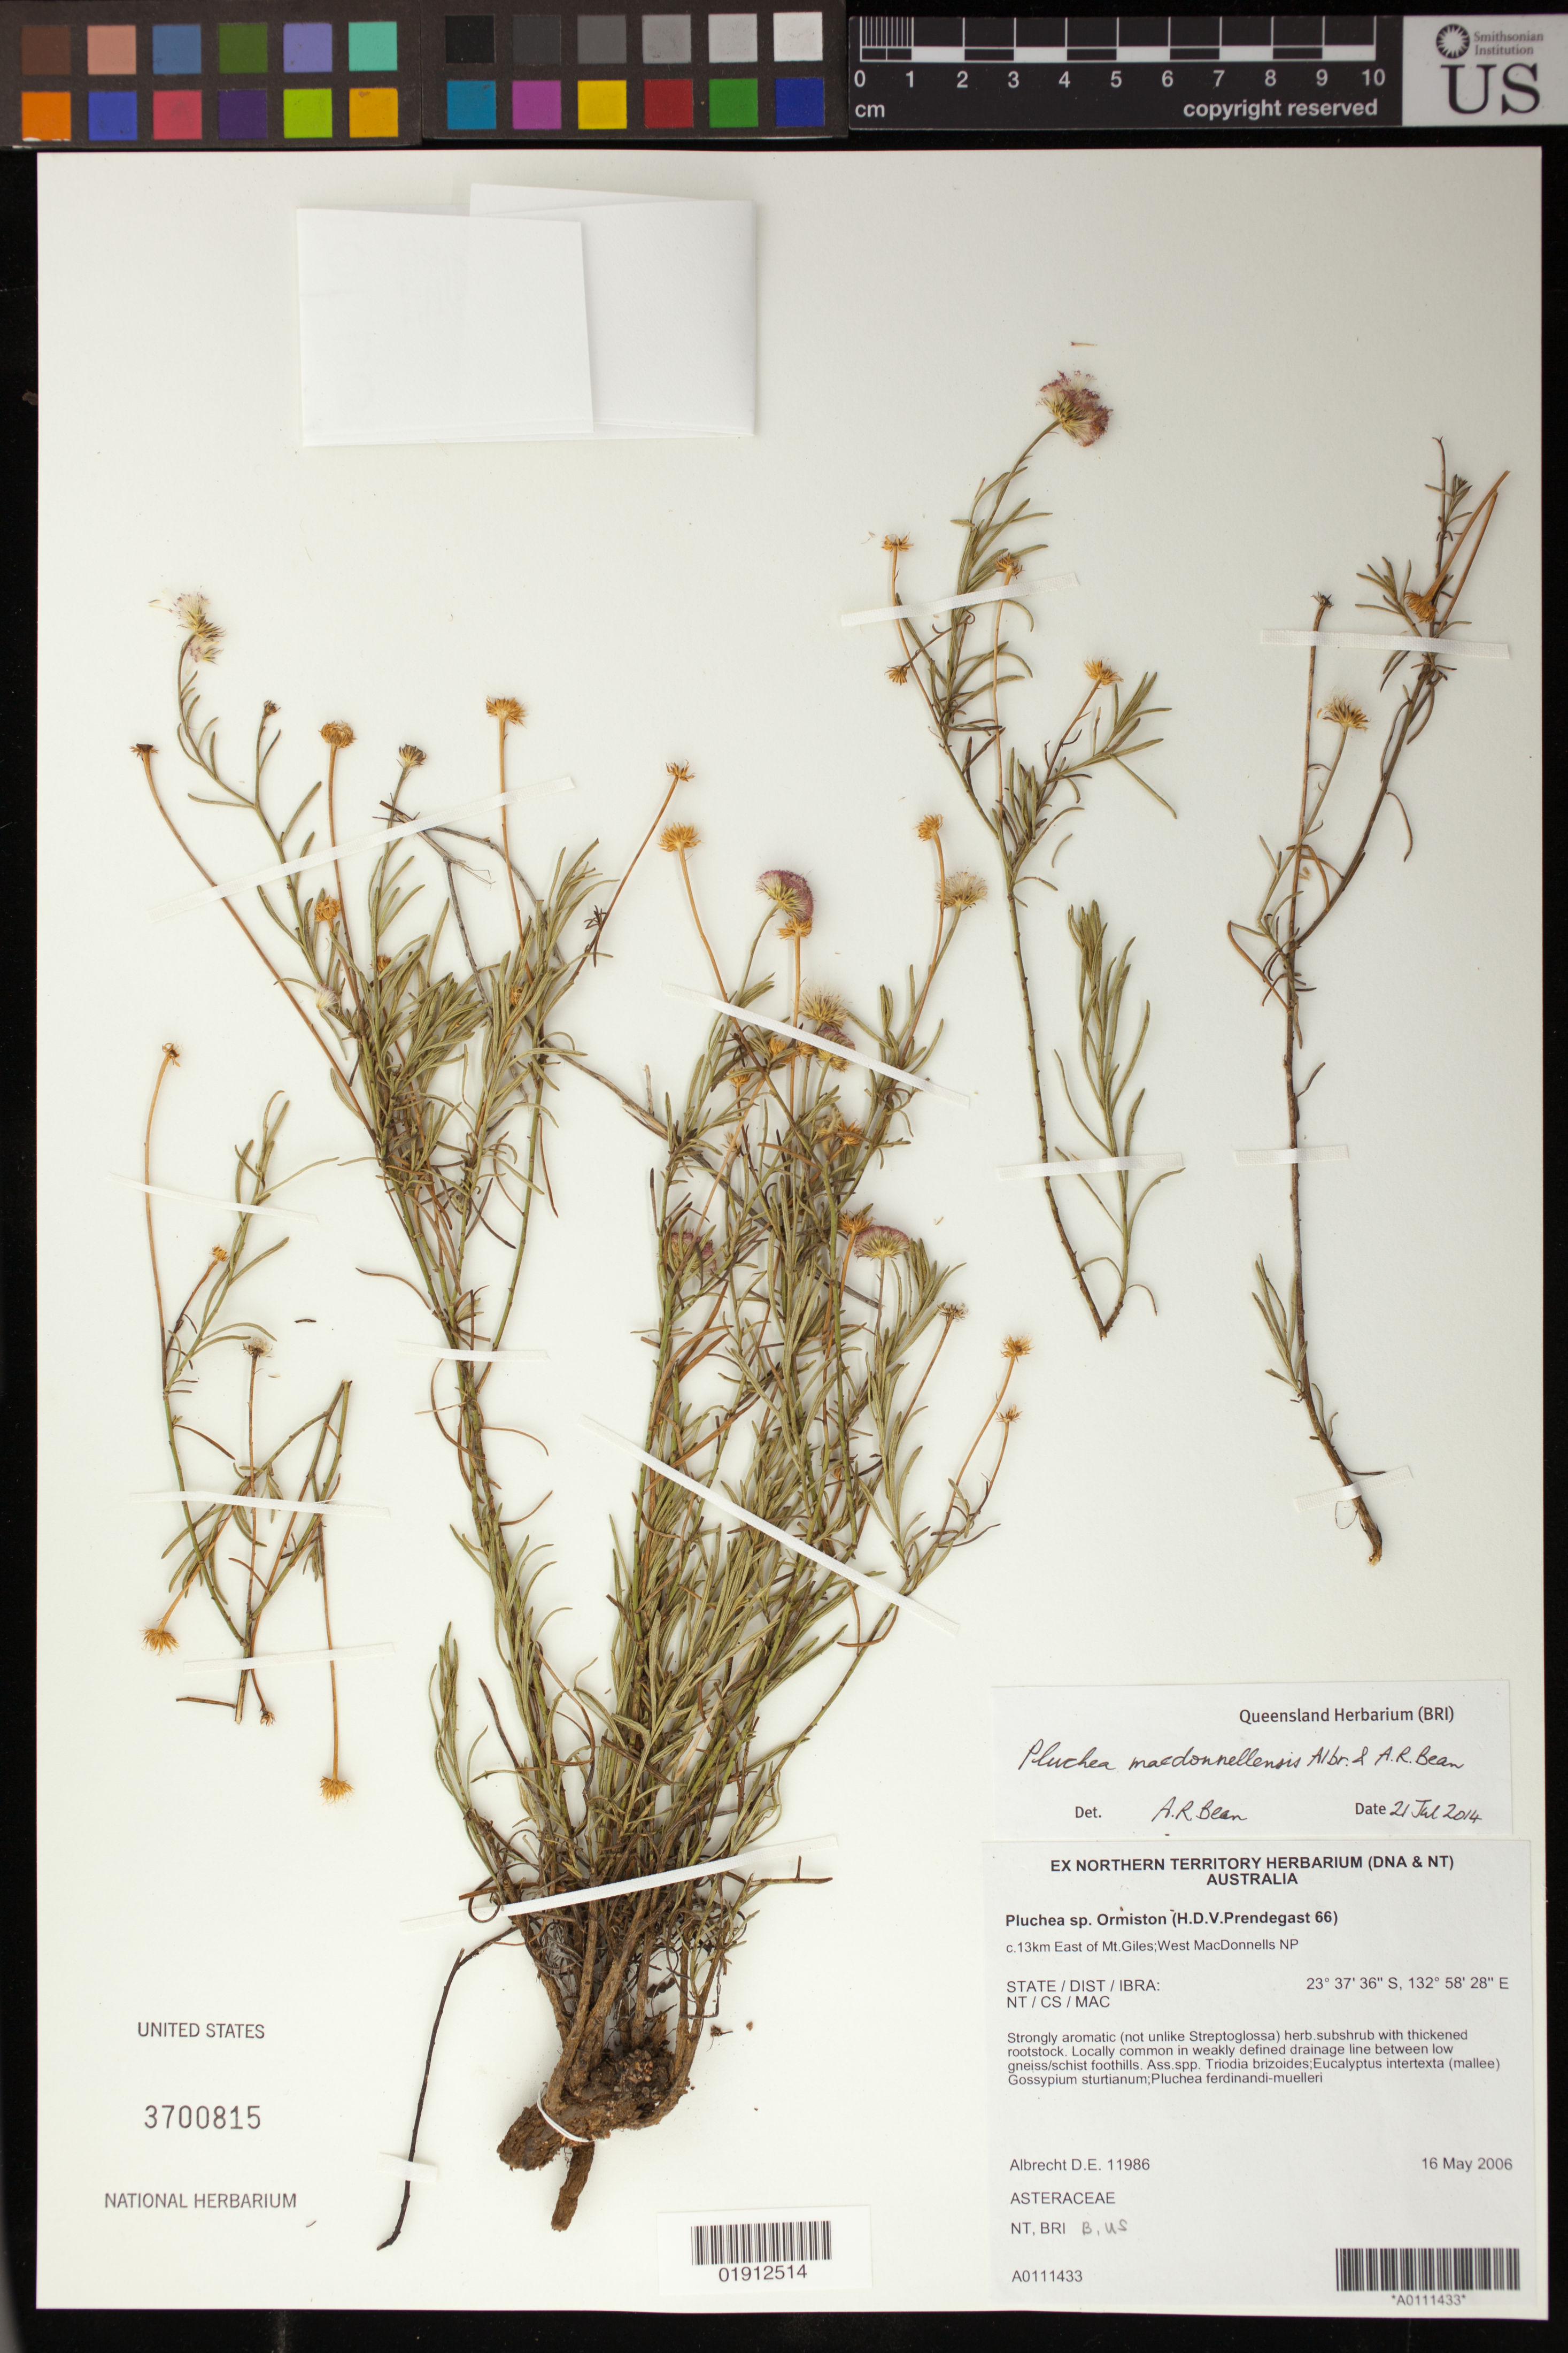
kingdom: Plantae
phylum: Tracheophyta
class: Magnoliopsida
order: Asterales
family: Asteraceae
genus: Pluchea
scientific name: Pluchea macdonnellensis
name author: Albr. & A.R. Bean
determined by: Bean, A. R.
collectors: D. E. Albrecht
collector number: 11986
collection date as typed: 16 May 2006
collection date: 2006-05-16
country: Australia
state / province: Northern Territory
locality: c. 13 km East of Mt. Giles; West MacDonnells National Park.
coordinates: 23 37 36 S, 132 58 28 E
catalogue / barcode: US 3700815